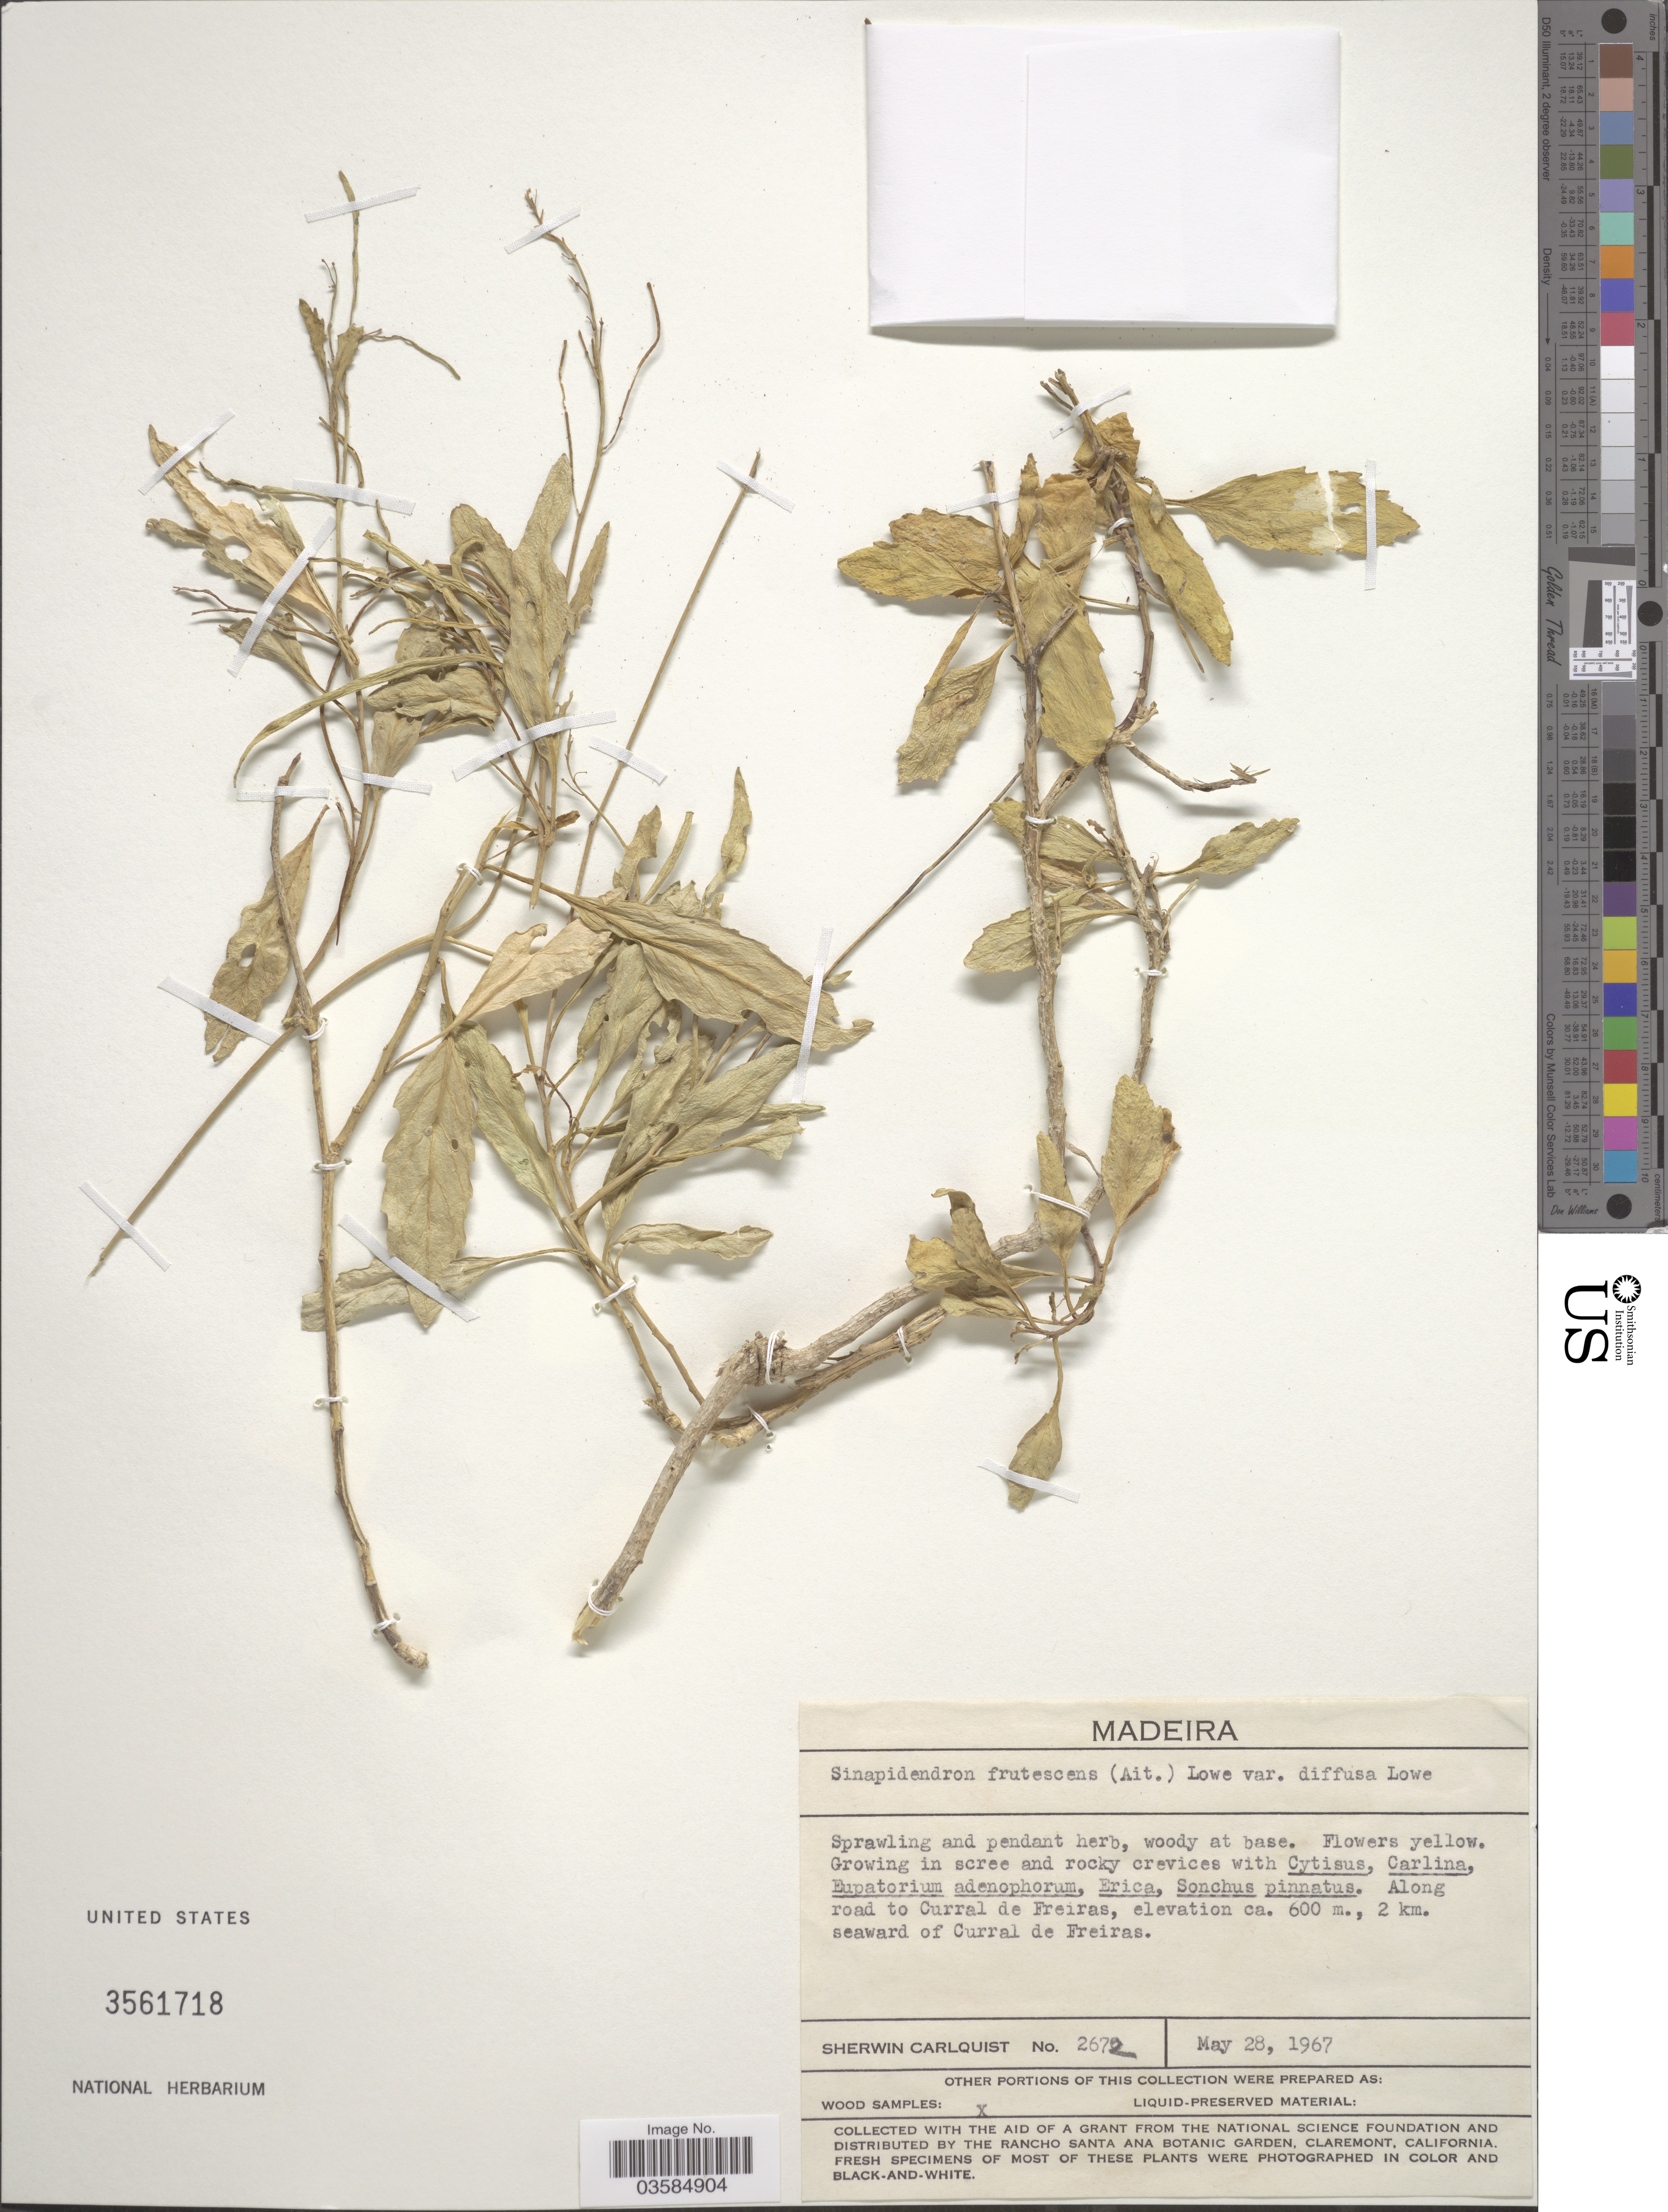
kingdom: Plantae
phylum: Tracheophyta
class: Magnoliopsida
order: Brassicales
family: Brassicaceae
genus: Sinapidendron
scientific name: Sinapidendron frutescens var. frutescens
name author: (Sol.) Lowe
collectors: S. Carlquist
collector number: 2672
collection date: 1967-05-28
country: Portugal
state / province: Madeira (Aut. Reg.)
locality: Along road to Curral de Freiras, 2 km. seaward of Curral de Freiras.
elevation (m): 600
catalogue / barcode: US 3561718